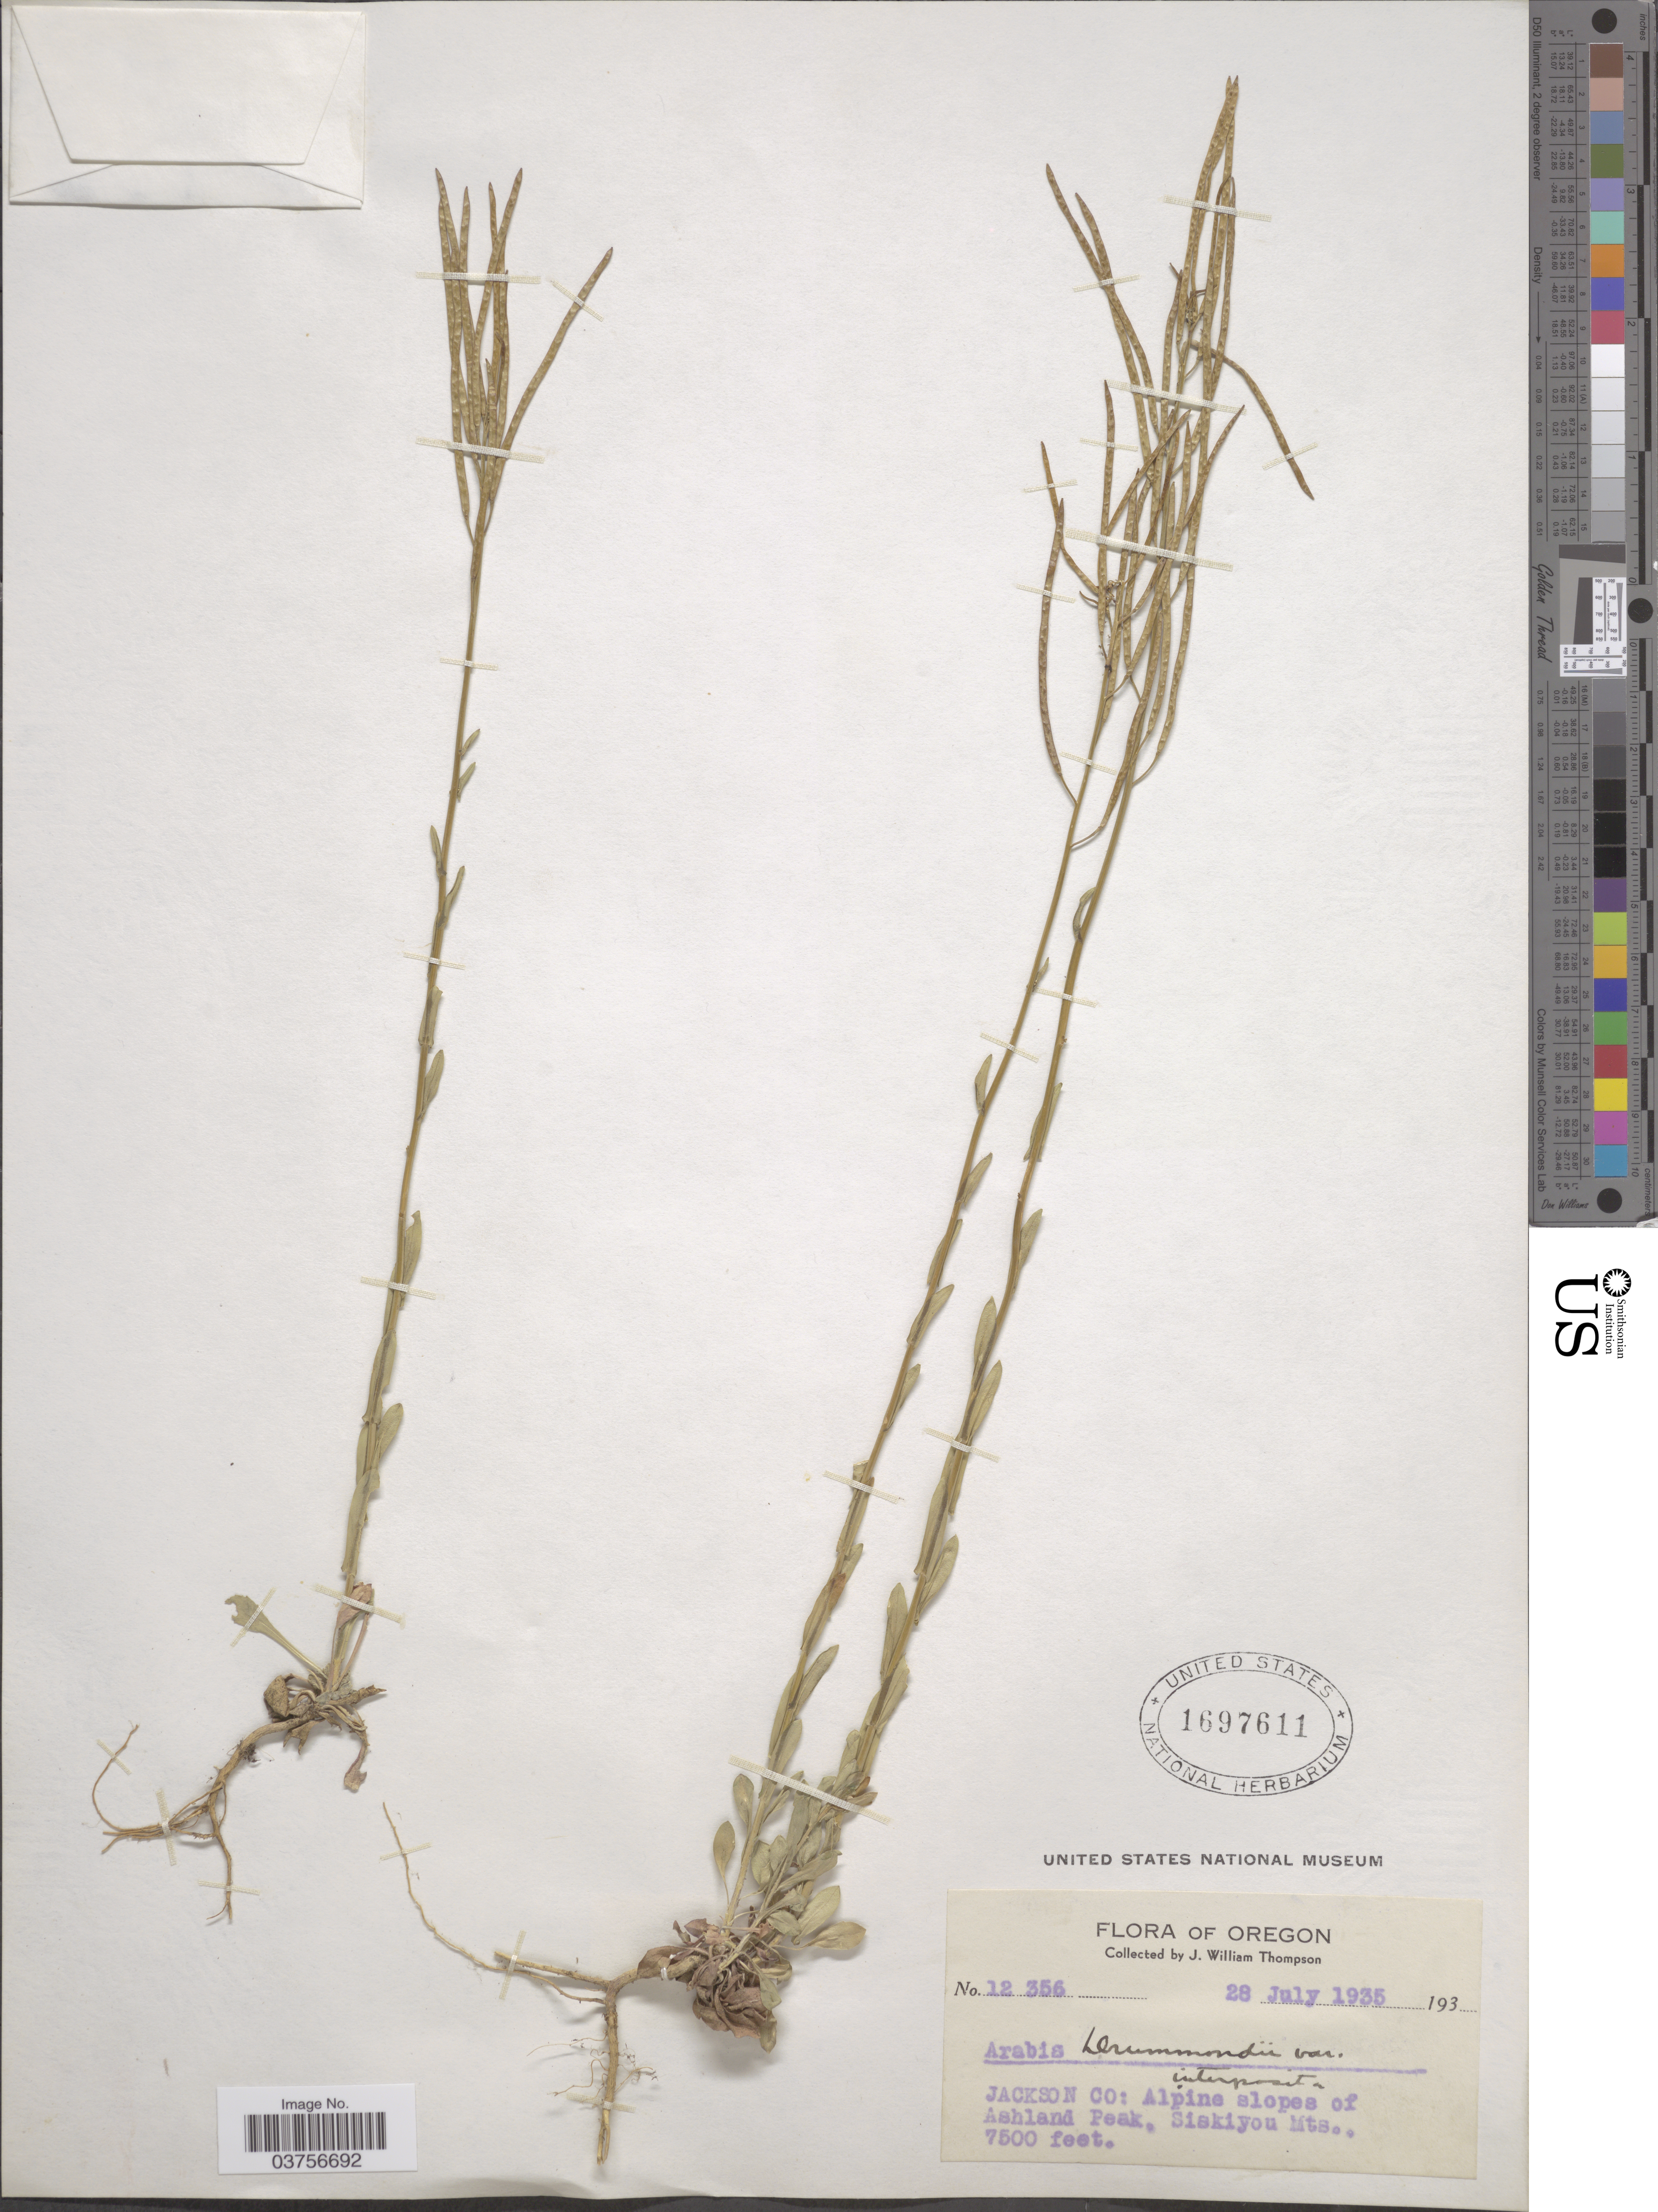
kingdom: Plantae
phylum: Tracheophyta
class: Magnoliopsida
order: Brassicales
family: Brassicaceae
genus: Arabis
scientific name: Arabis divaricarpa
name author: A. Nelson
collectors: J. W. Thompson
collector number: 12356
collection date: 1935-07-28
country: United States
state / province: Oregon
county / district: Jackson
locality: Jackson Co: Alpine slopes of Ashland Peak, Siskiyou Mts.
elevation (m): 2286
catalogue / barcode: US 1697611